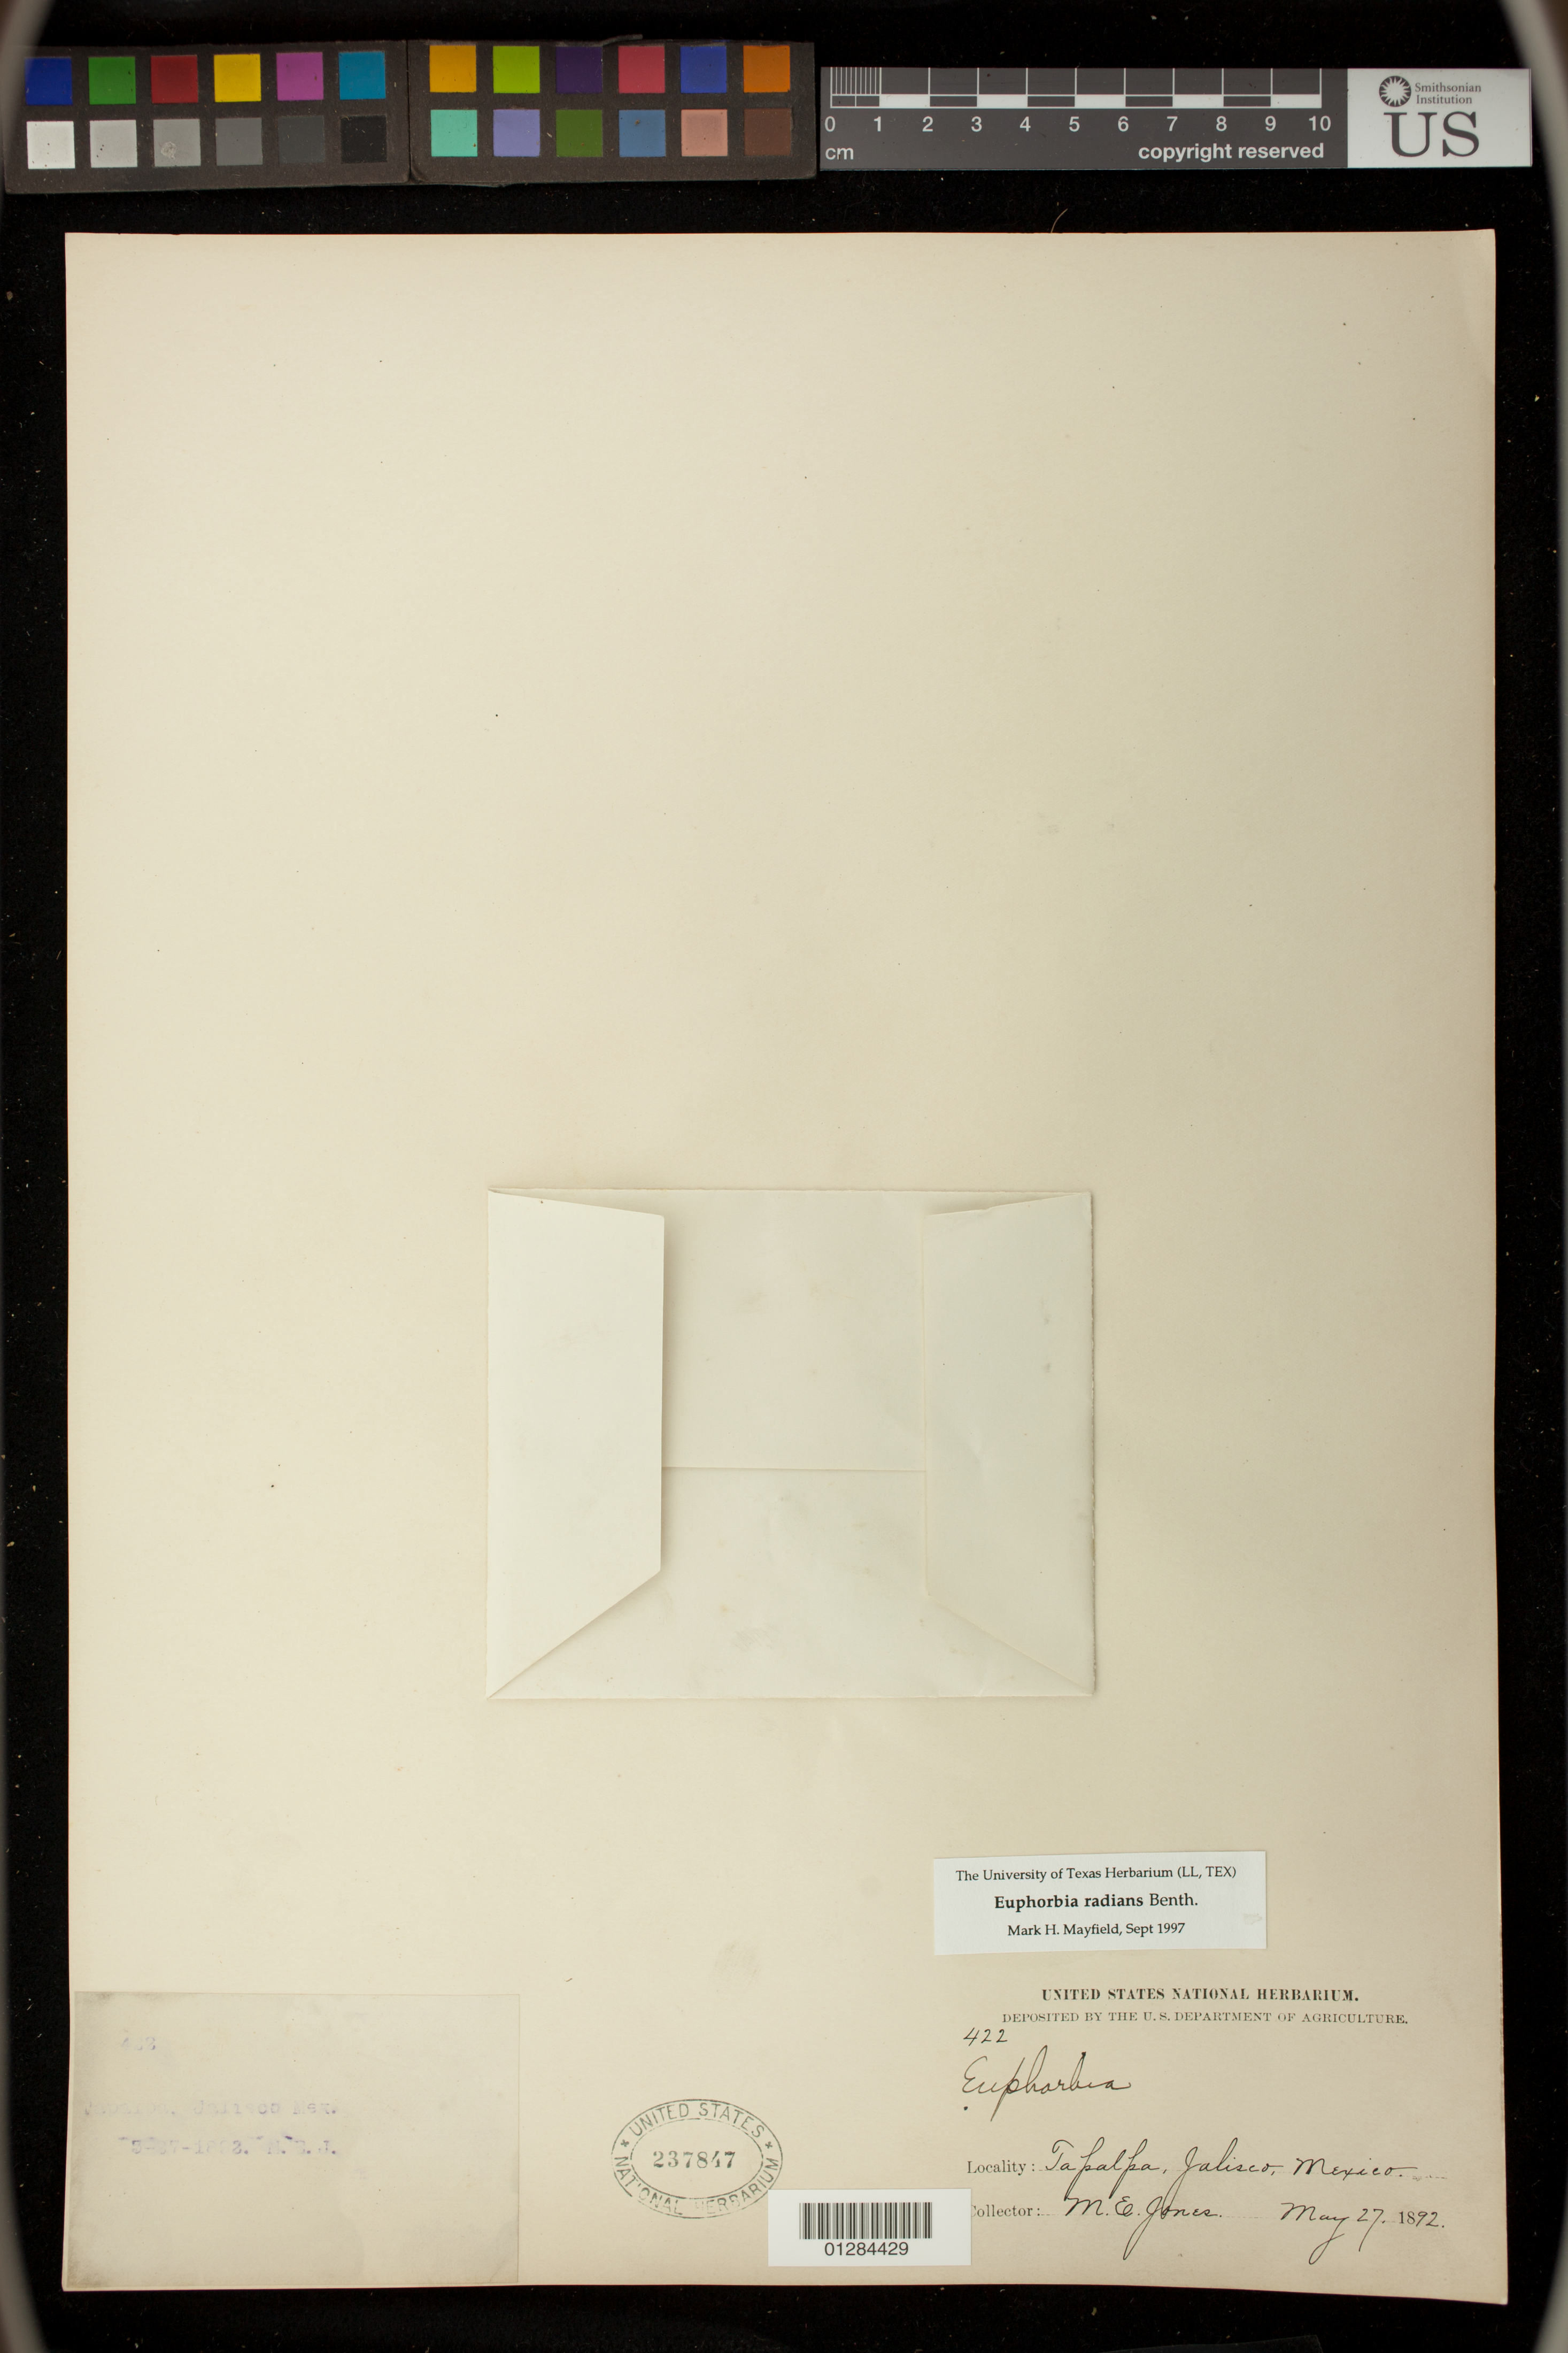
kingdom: Plantae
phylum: Tracheophyta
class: Magnoliopsida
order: Malpighiales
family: Euphorbiaceae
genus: Euphorbia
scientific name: Euphorbia radians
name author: Benth.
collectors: M. E. Jones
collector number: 422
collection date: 1892-05-27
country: Mexico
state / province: Jalisco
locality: Tapalpa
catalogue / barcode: US 237847